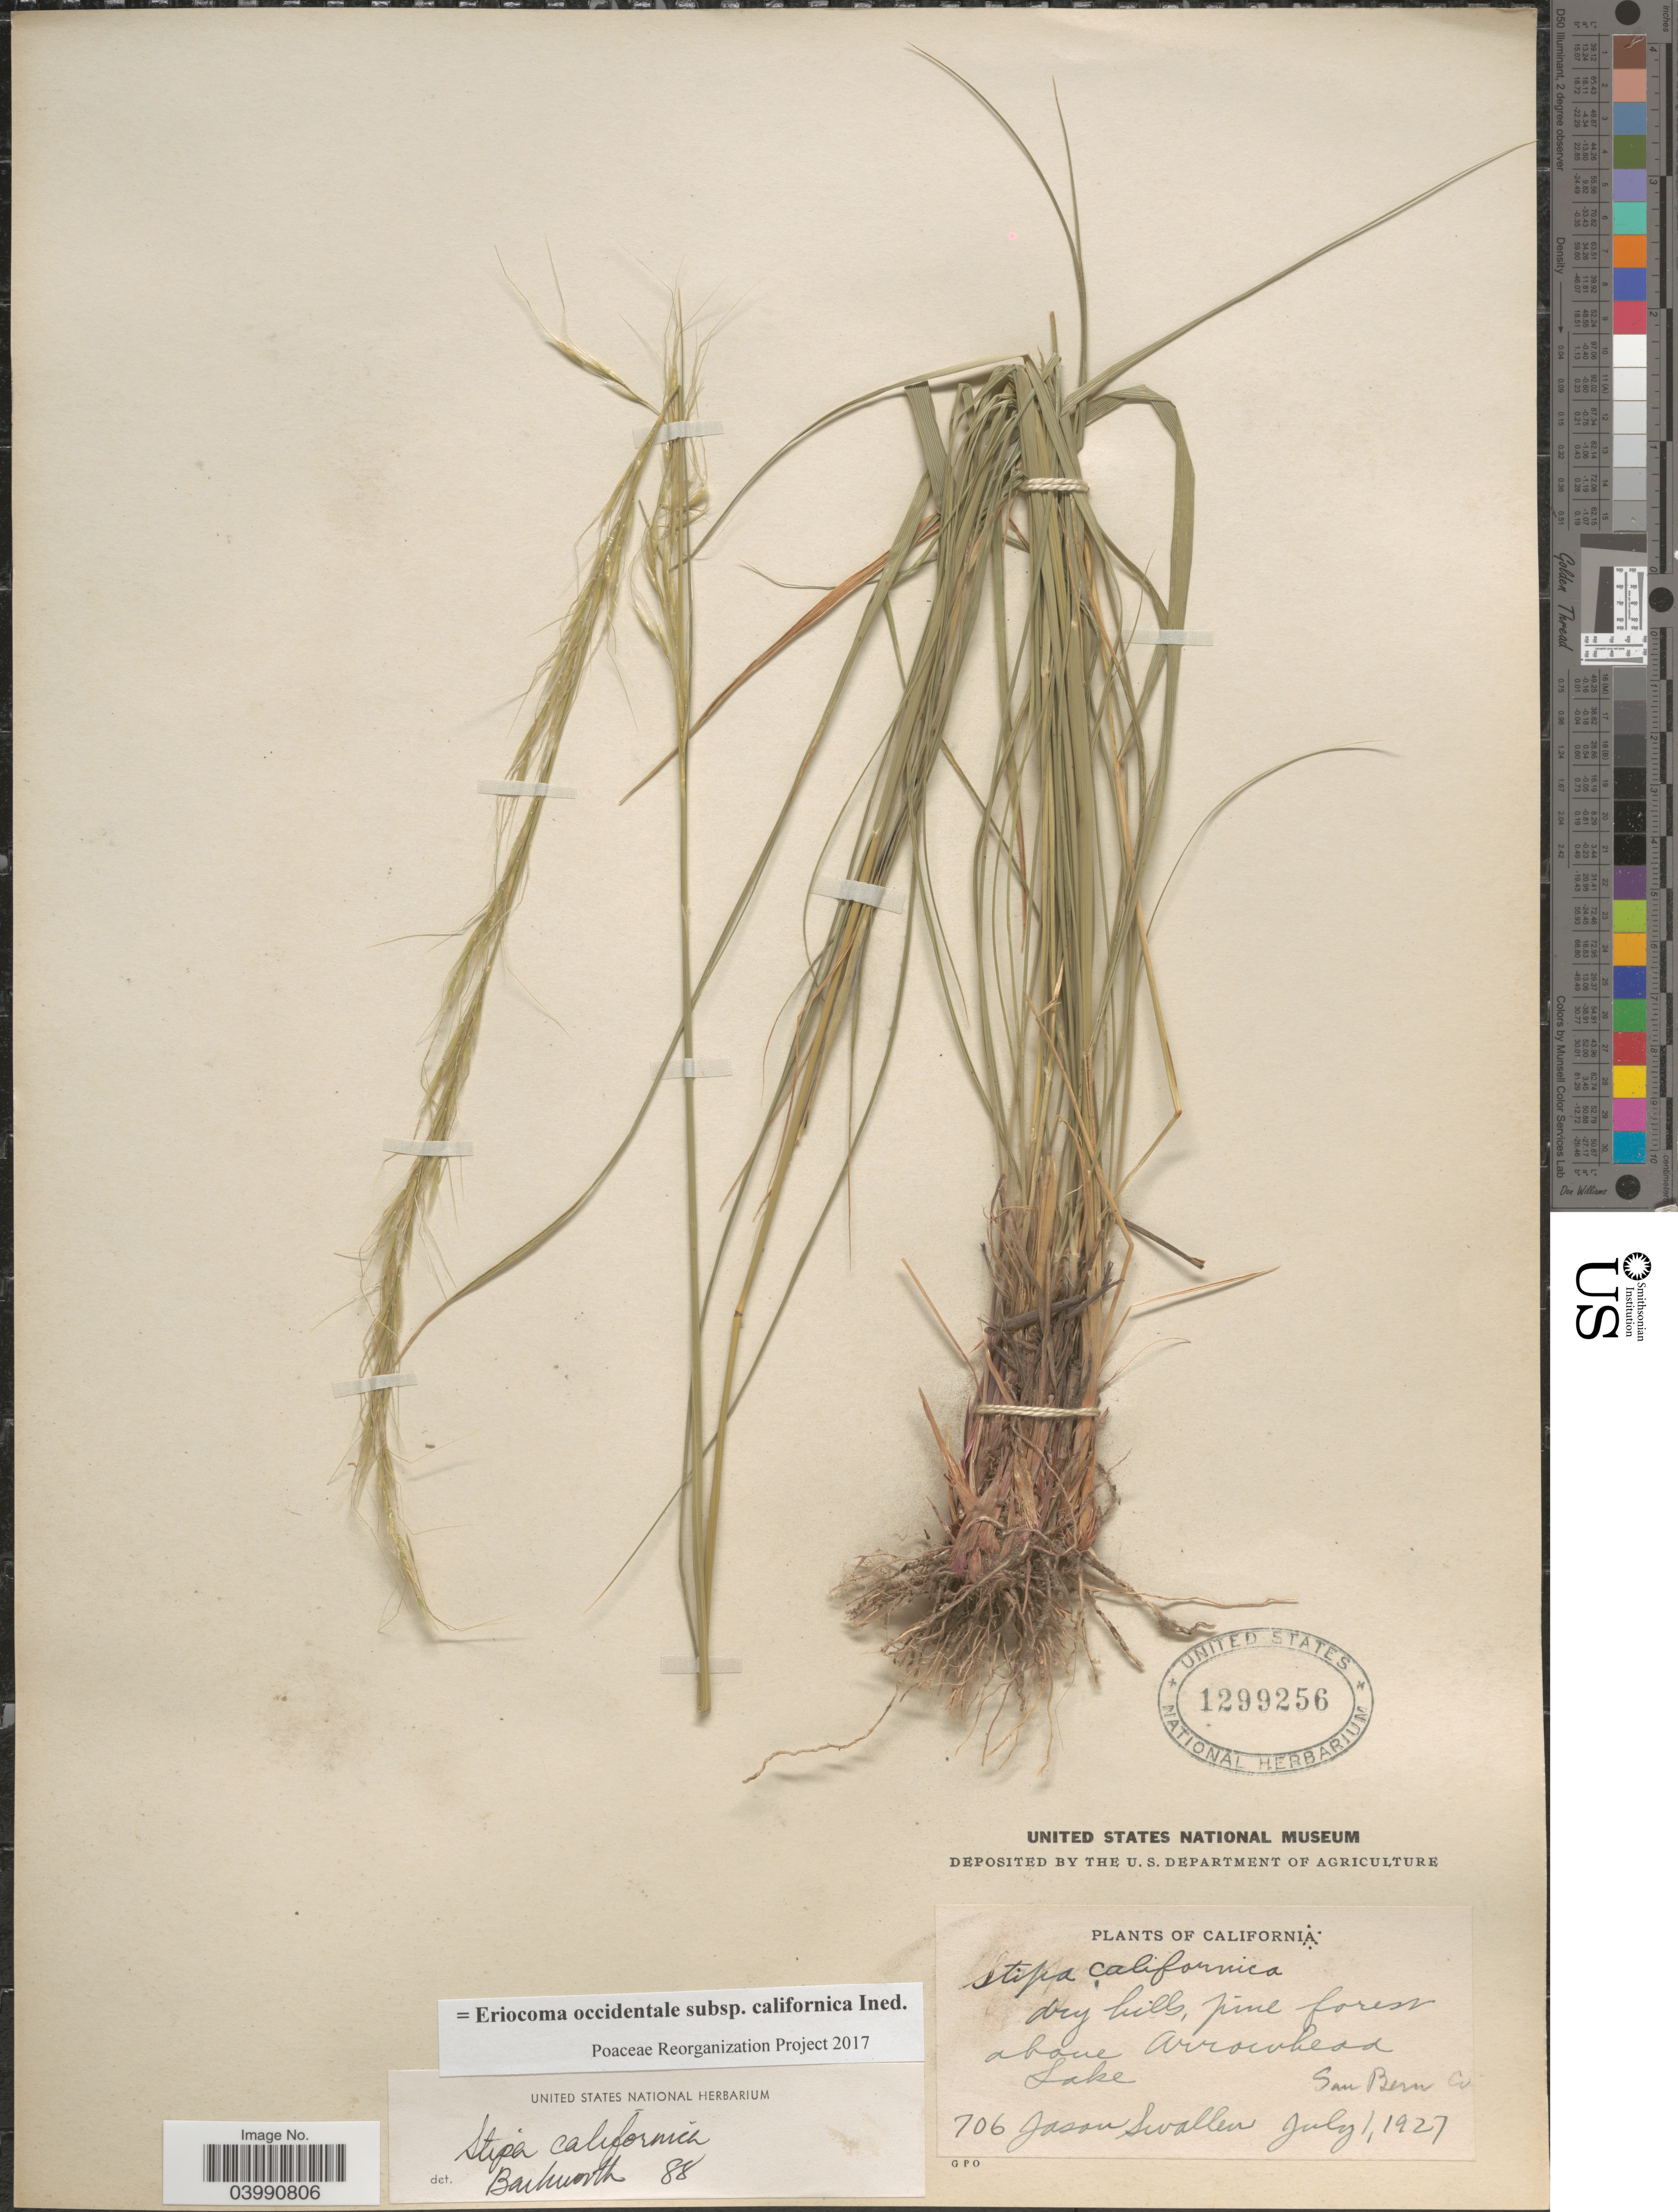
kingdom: Plantae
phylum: Tracheophyta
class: Liliopsida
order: Poales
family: Poaceae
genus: Eriocoma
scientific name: Eriocoma occidentalis subsp. californica ined.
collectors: J. R. Swallen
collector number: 706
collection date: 1927-07-01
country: United States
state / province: California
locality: Dry hills, pine forest above Arrowhead Lake. San Bern Co.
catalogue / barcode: US 1299256